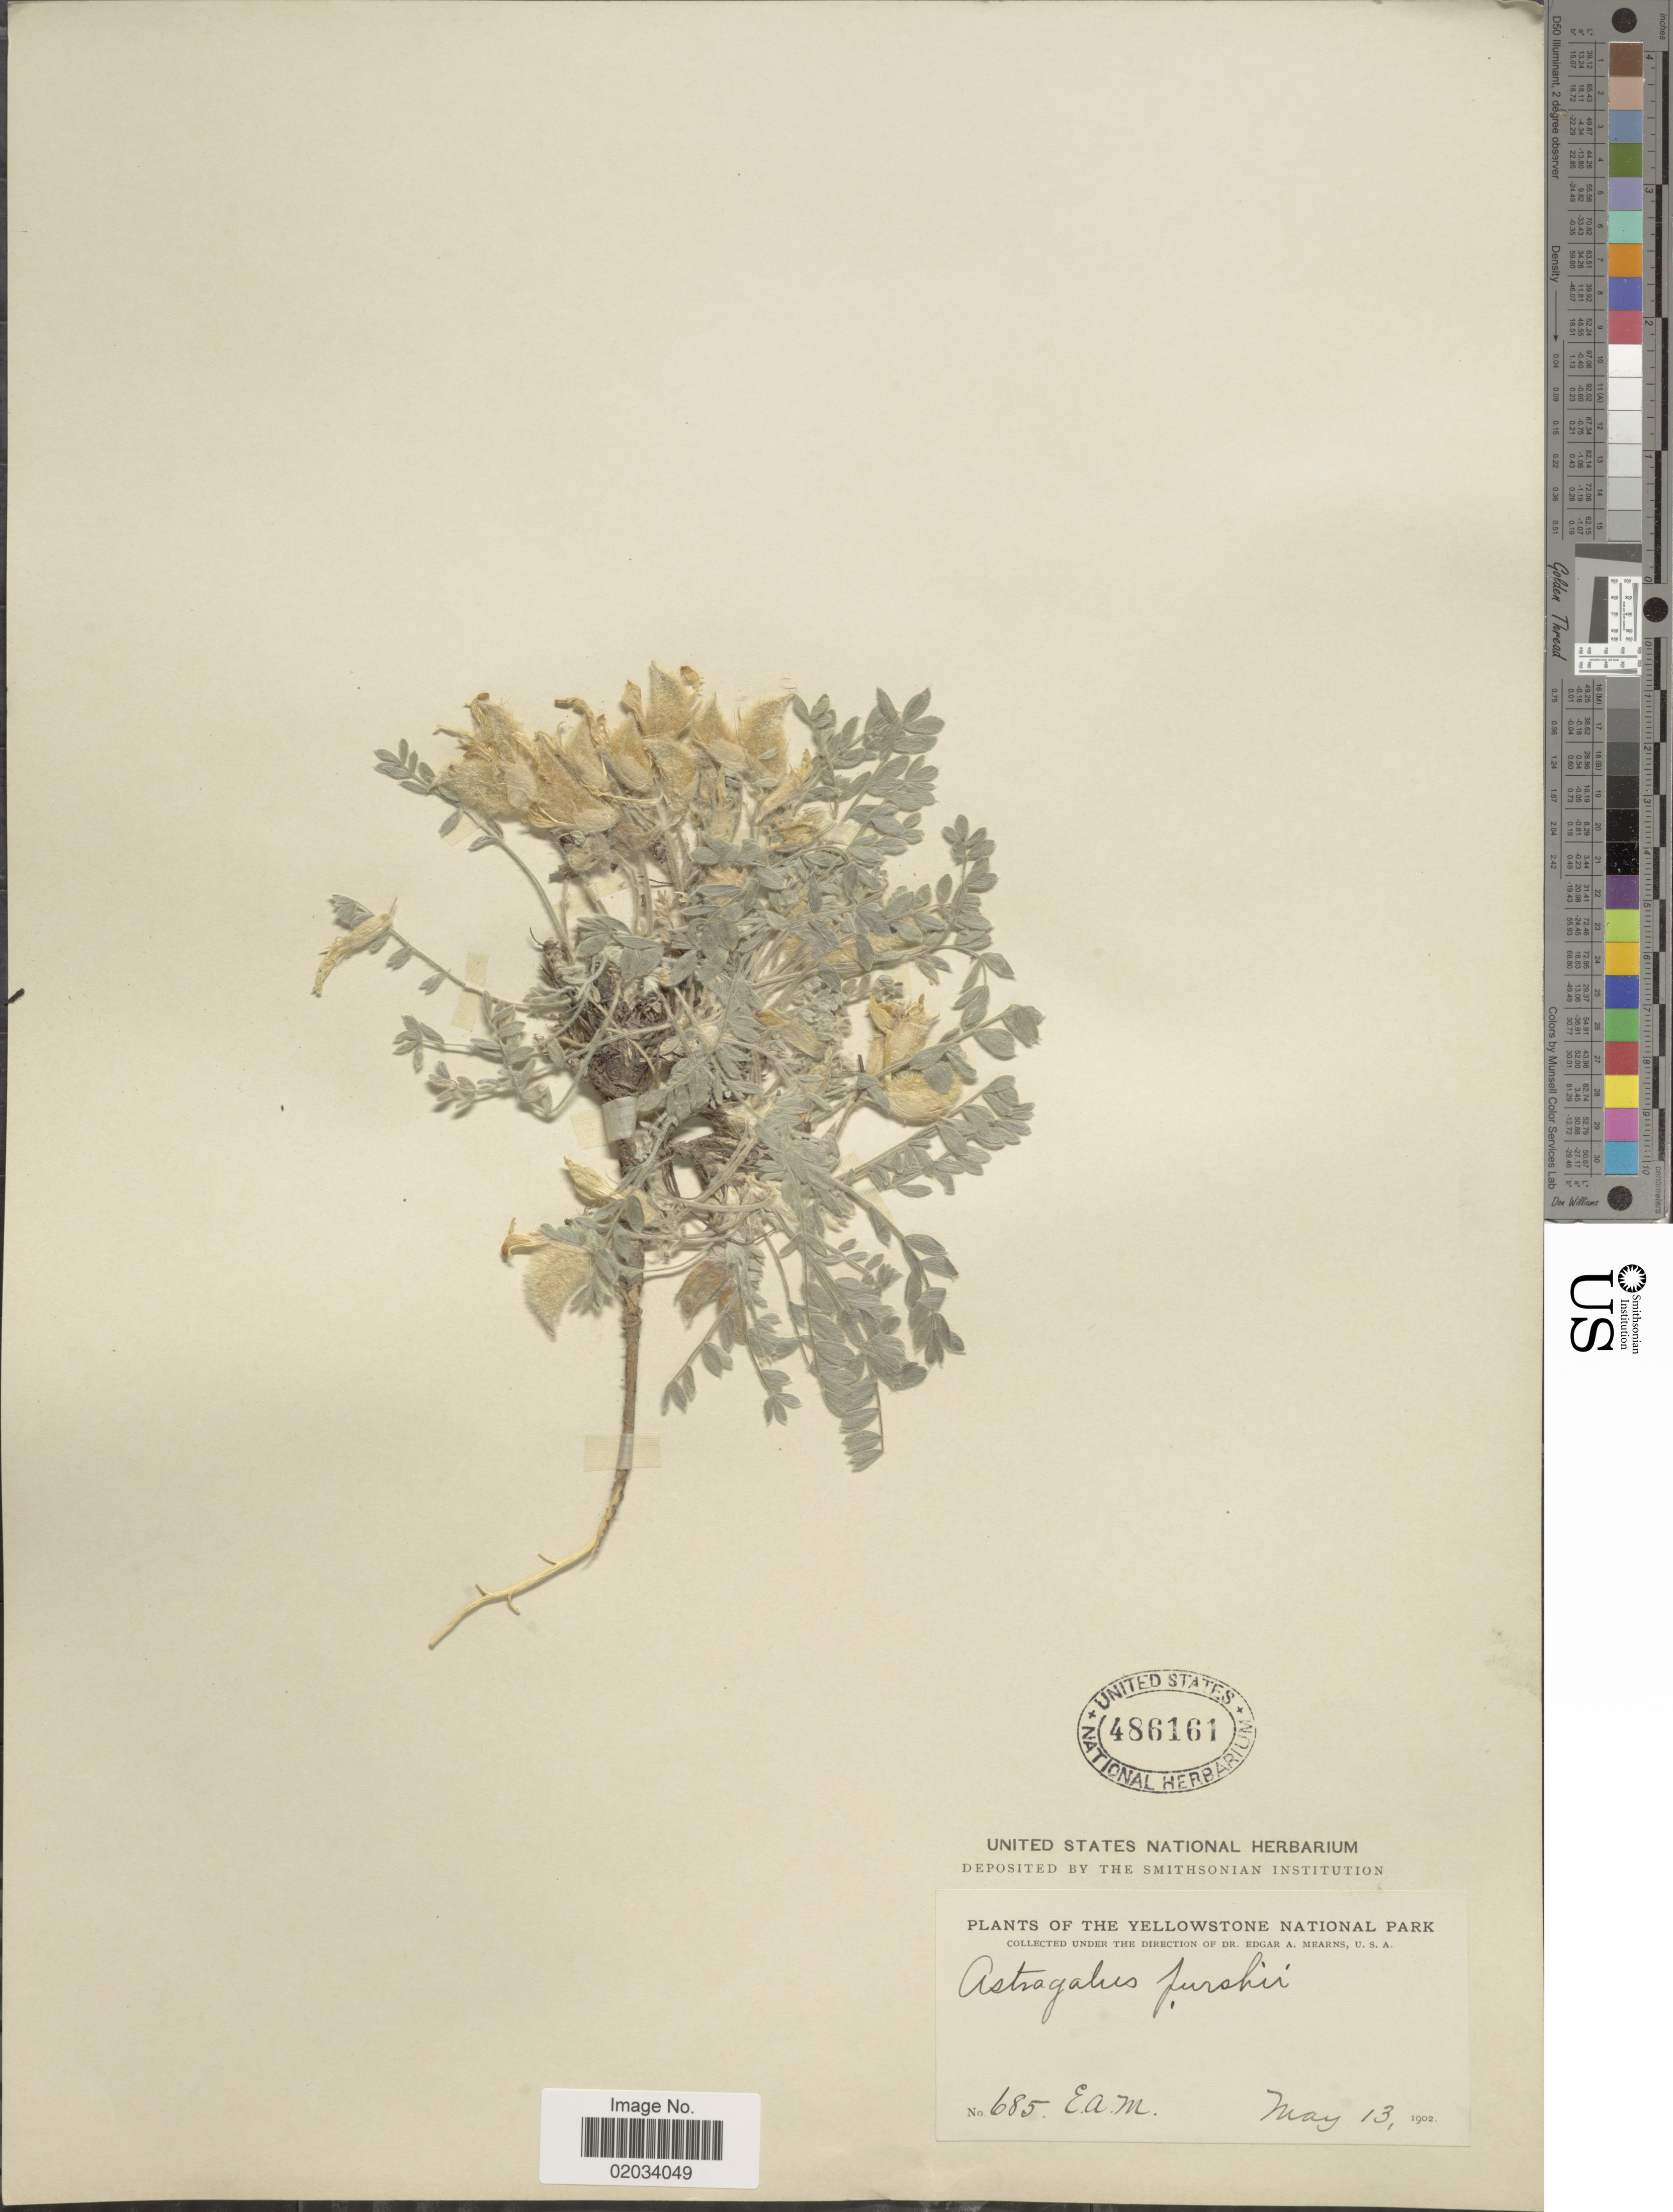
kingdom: Plantae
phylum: Tracheophyta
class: Magnoliopsida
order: Fabales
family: Fabaceae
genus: Astragalus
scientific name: Astragalus purshii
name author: Douglas ex Hook.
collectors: E. A. Mearns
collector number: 685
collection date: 1902-05-13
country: United States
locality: Yellowstone National Park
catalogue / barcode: US 486161